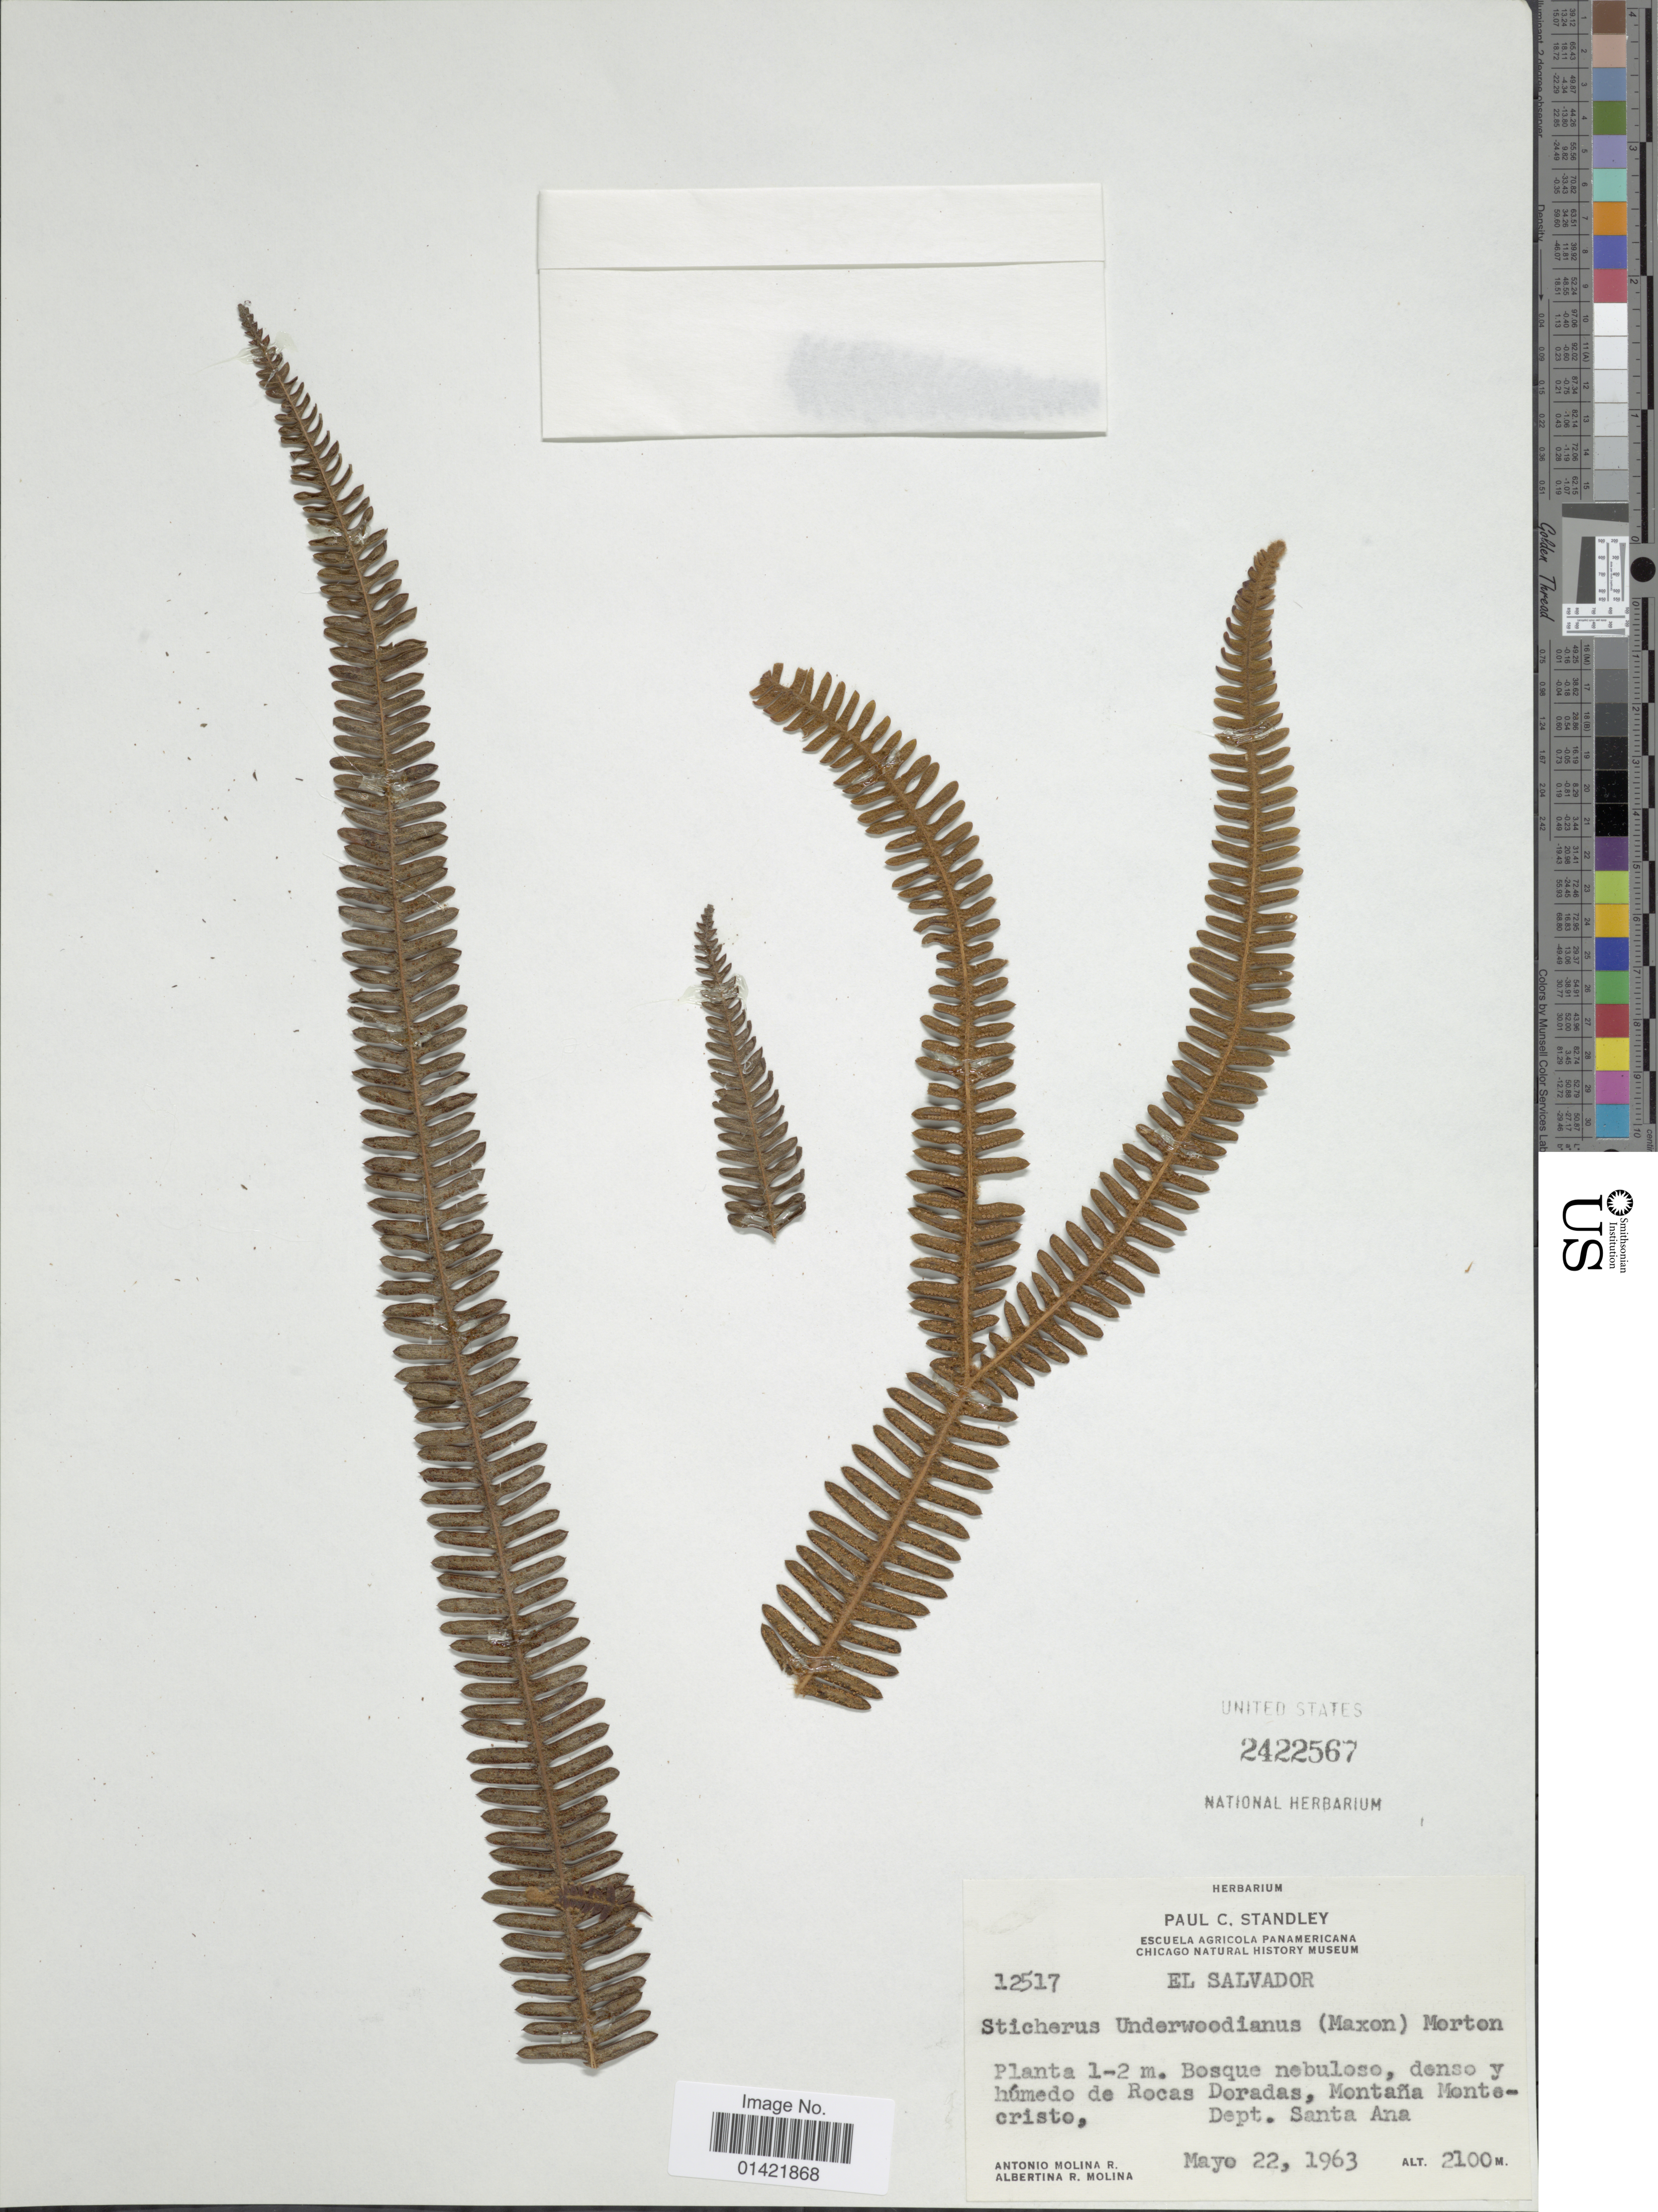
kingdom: Plantae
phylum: Tracheophyta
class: Polypodiopsida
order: Gleicheniales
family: Gleicheniaceae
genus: Sticherus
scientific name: Sticherus underwoodianus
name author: (Maxon) Nakai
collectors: A. Molina R. & A. R. Molina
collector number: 12517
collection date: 1963-05-22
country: El Salvador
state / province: Santa Ana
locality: Humedo de Rocas Doradas, Montana Montecristo, Dept. Santa Ana.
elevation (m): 2100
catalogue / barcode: US 2422567